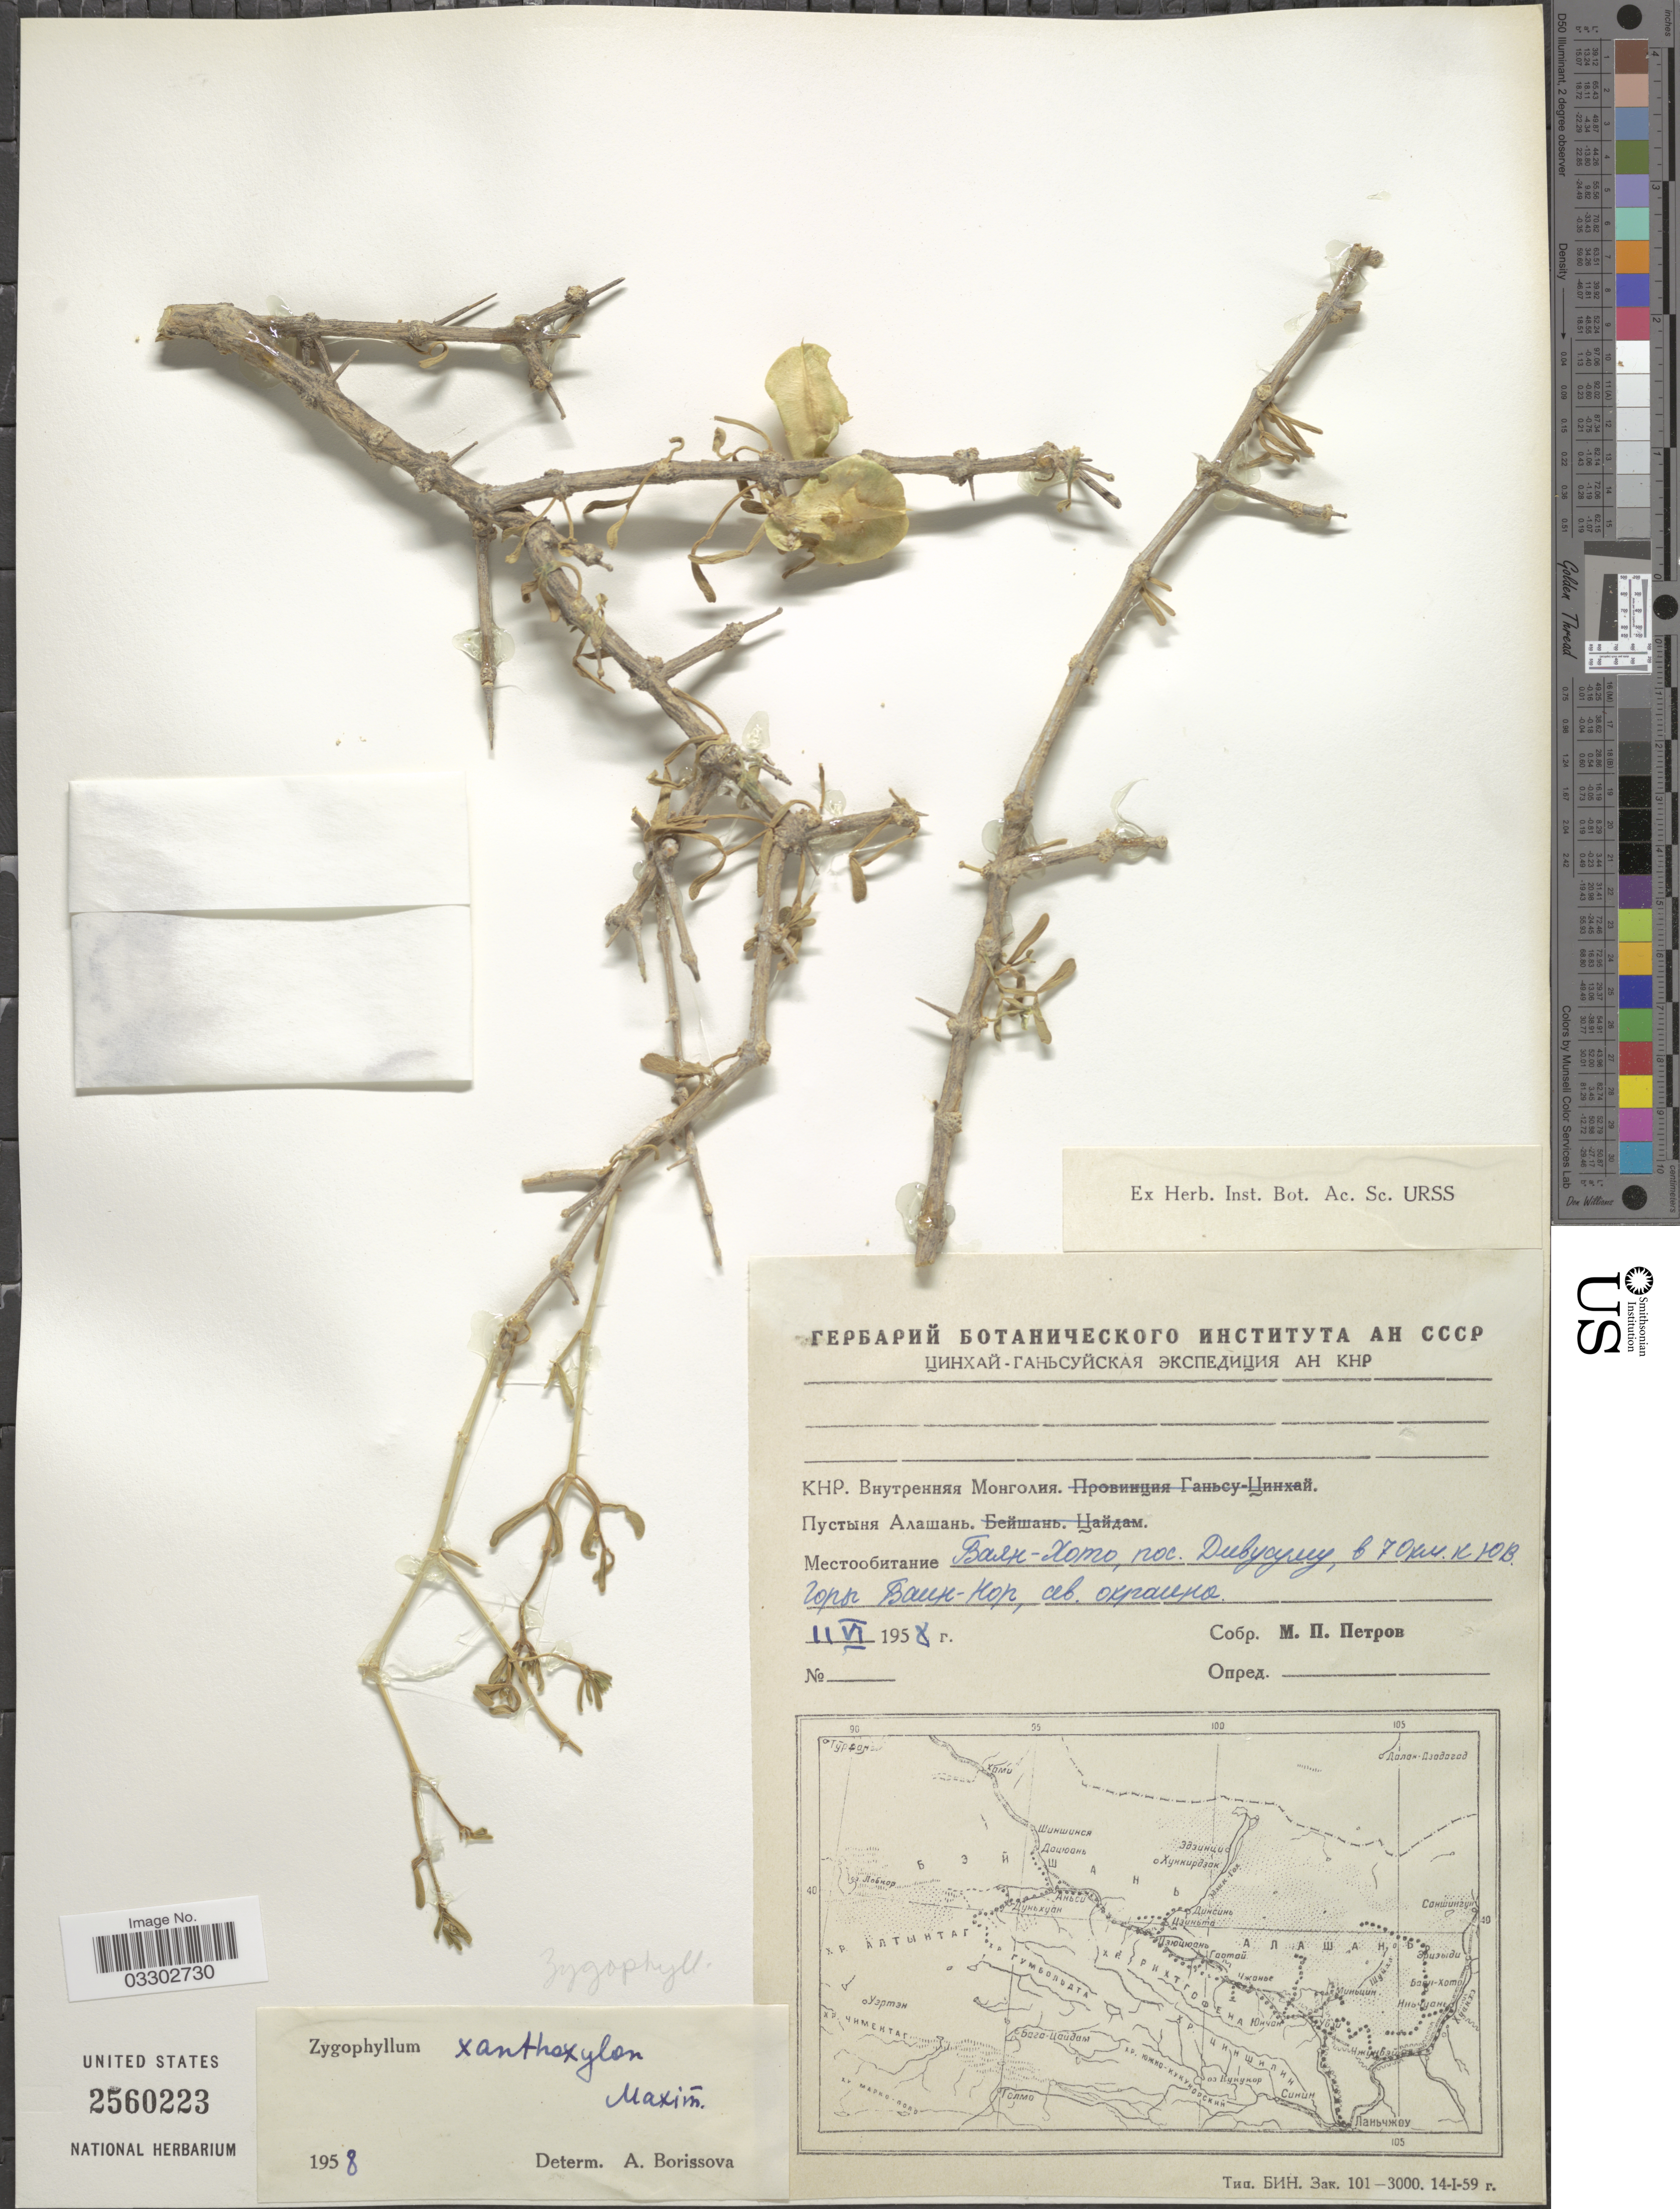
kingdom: Plantae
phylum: Tracheophyta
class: Magnoliopsida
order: Zygophyllales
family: Zygophyllaceae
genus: Zygophyllum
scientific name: Zygophyllum xanthoxylum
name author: Engl.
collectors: M. Petrov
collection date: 1958-06-11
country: China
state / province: Nei Monggol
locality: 70 km SE of Bayan-Nor mountain, village Divusumu, Boyan-Khoto.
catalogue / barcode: US 2560223